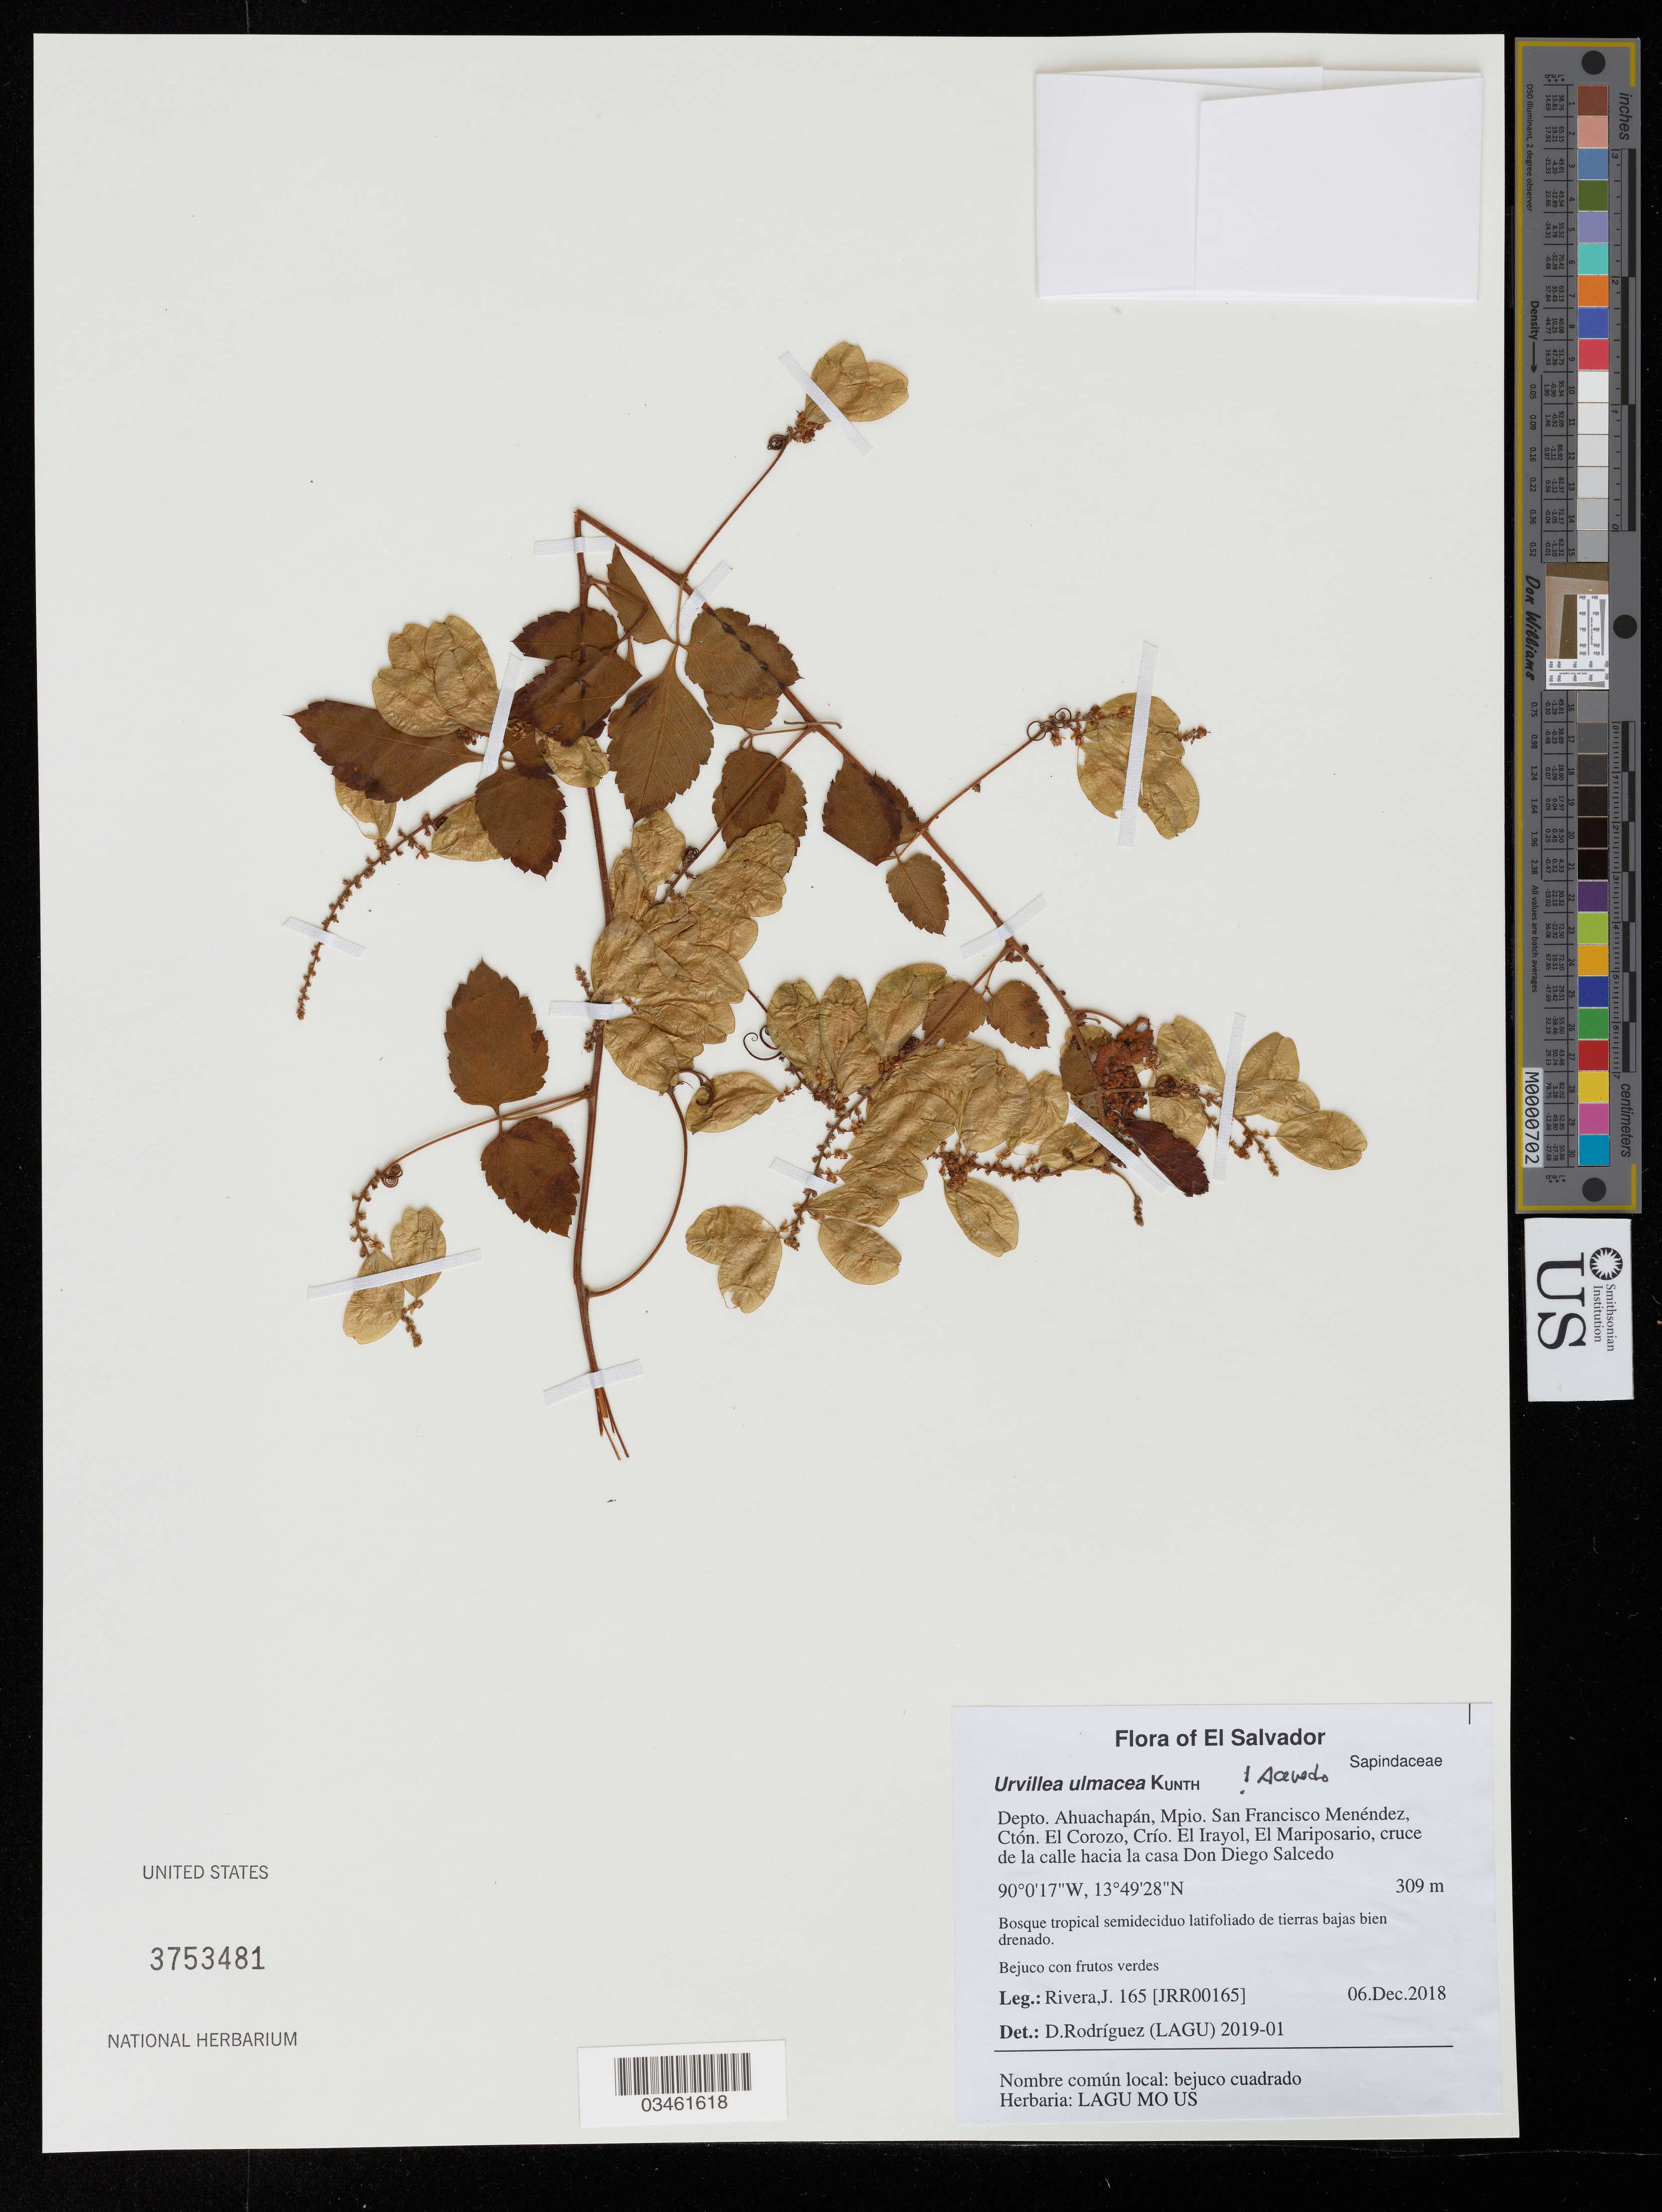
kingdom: Plantae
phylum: Tracheophyta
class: Magnoliopsida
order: Sapindales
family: Sapindaceae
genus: Urvillea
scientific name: Urvillea ulmacea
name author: Kunth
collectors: J. Rivera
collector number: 165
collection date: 2018-12-06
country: El Salvador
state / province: Ahuachapan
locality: Depto. Ahuachapán, Mpio. San Francisco Menéndez, Ctón. El Corozo. Crío. El Irayol, El Mariposario, cruce de la calle hacia la casa Don Diego Salcedo.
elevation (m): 309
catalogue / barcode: US 3753481